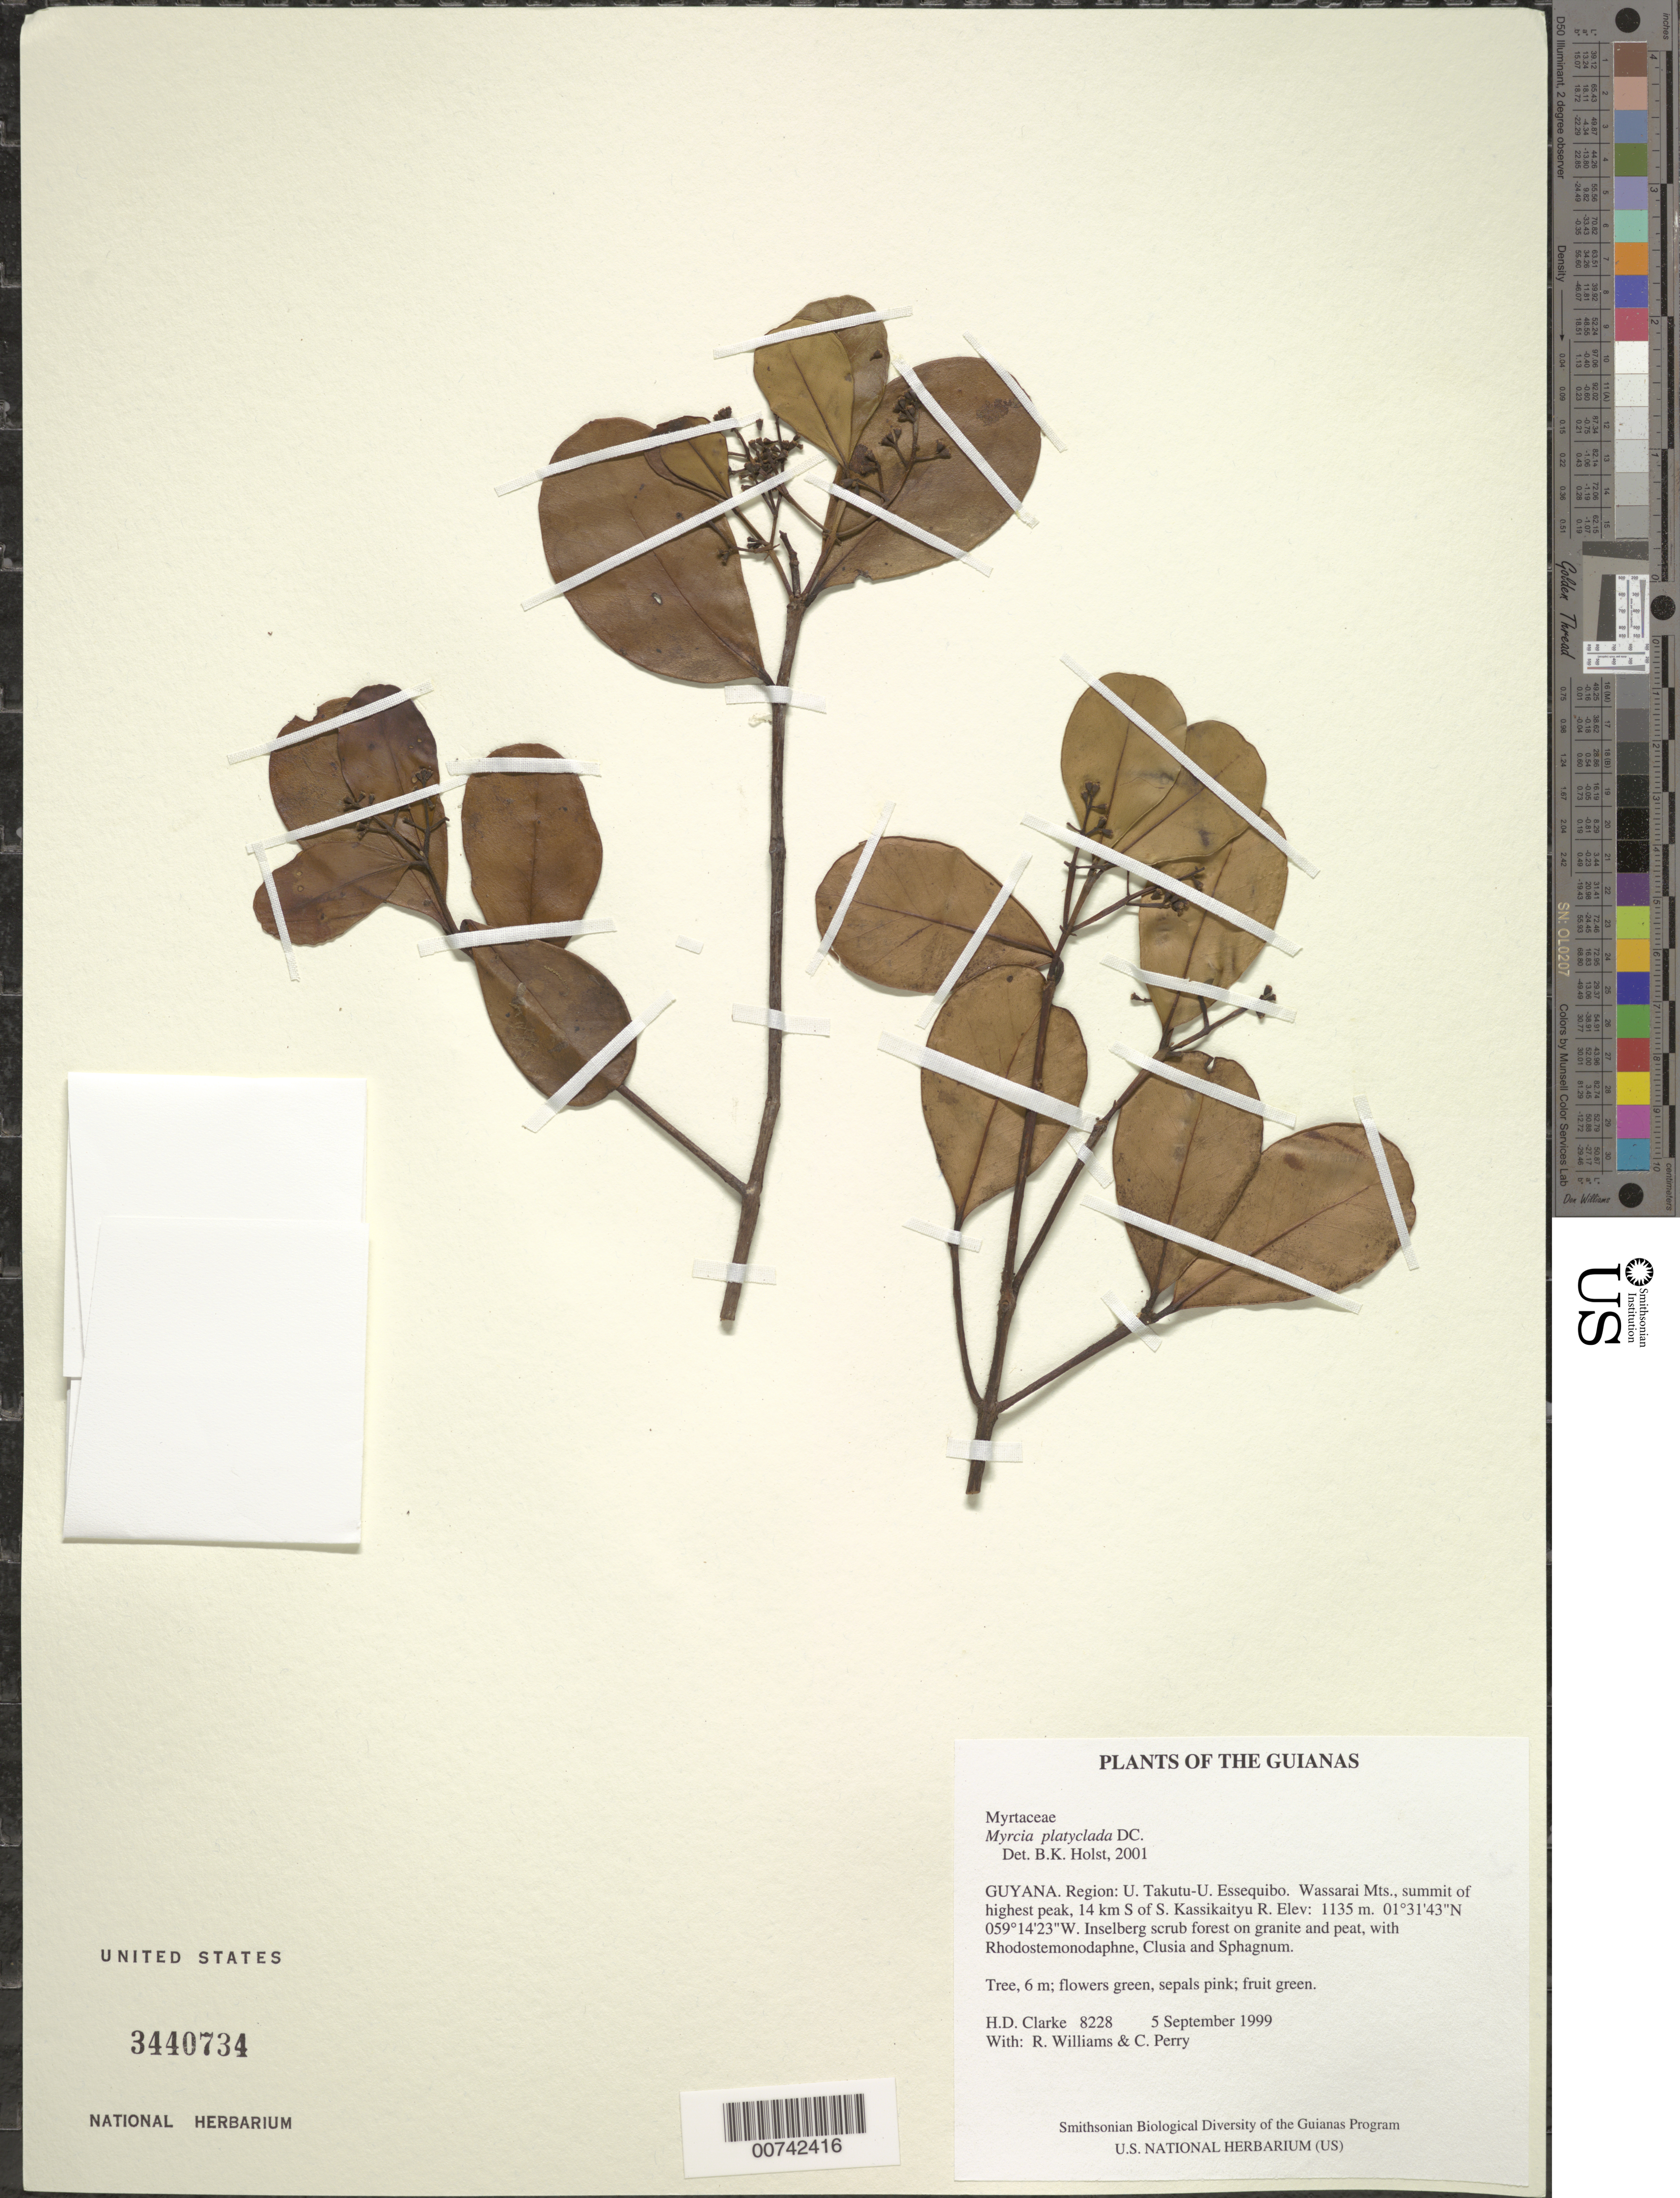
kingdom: Plantae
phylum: Tracheophyta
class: Magnoliopsida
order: Myrtales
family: Myrtaceae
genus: Myrcia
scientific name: Myrcia platyclada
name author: DC.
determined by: Holst, Bruce K.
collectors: H. D. Clarke, R. Williams & C. Perry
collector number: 8228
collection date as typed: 5 September 1999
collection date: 1999-09-05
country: Guyana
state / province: U. Takutu-U. Essequibo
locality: Wassarai Mts., summit of highest peak, 14 km S of S. Kassikaityu R.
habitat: Inselberg scrub forest on granite and peat, with Rhodostemonodaphne, Clusia and Sphagnum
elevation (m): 1135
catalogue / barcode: US 3440734